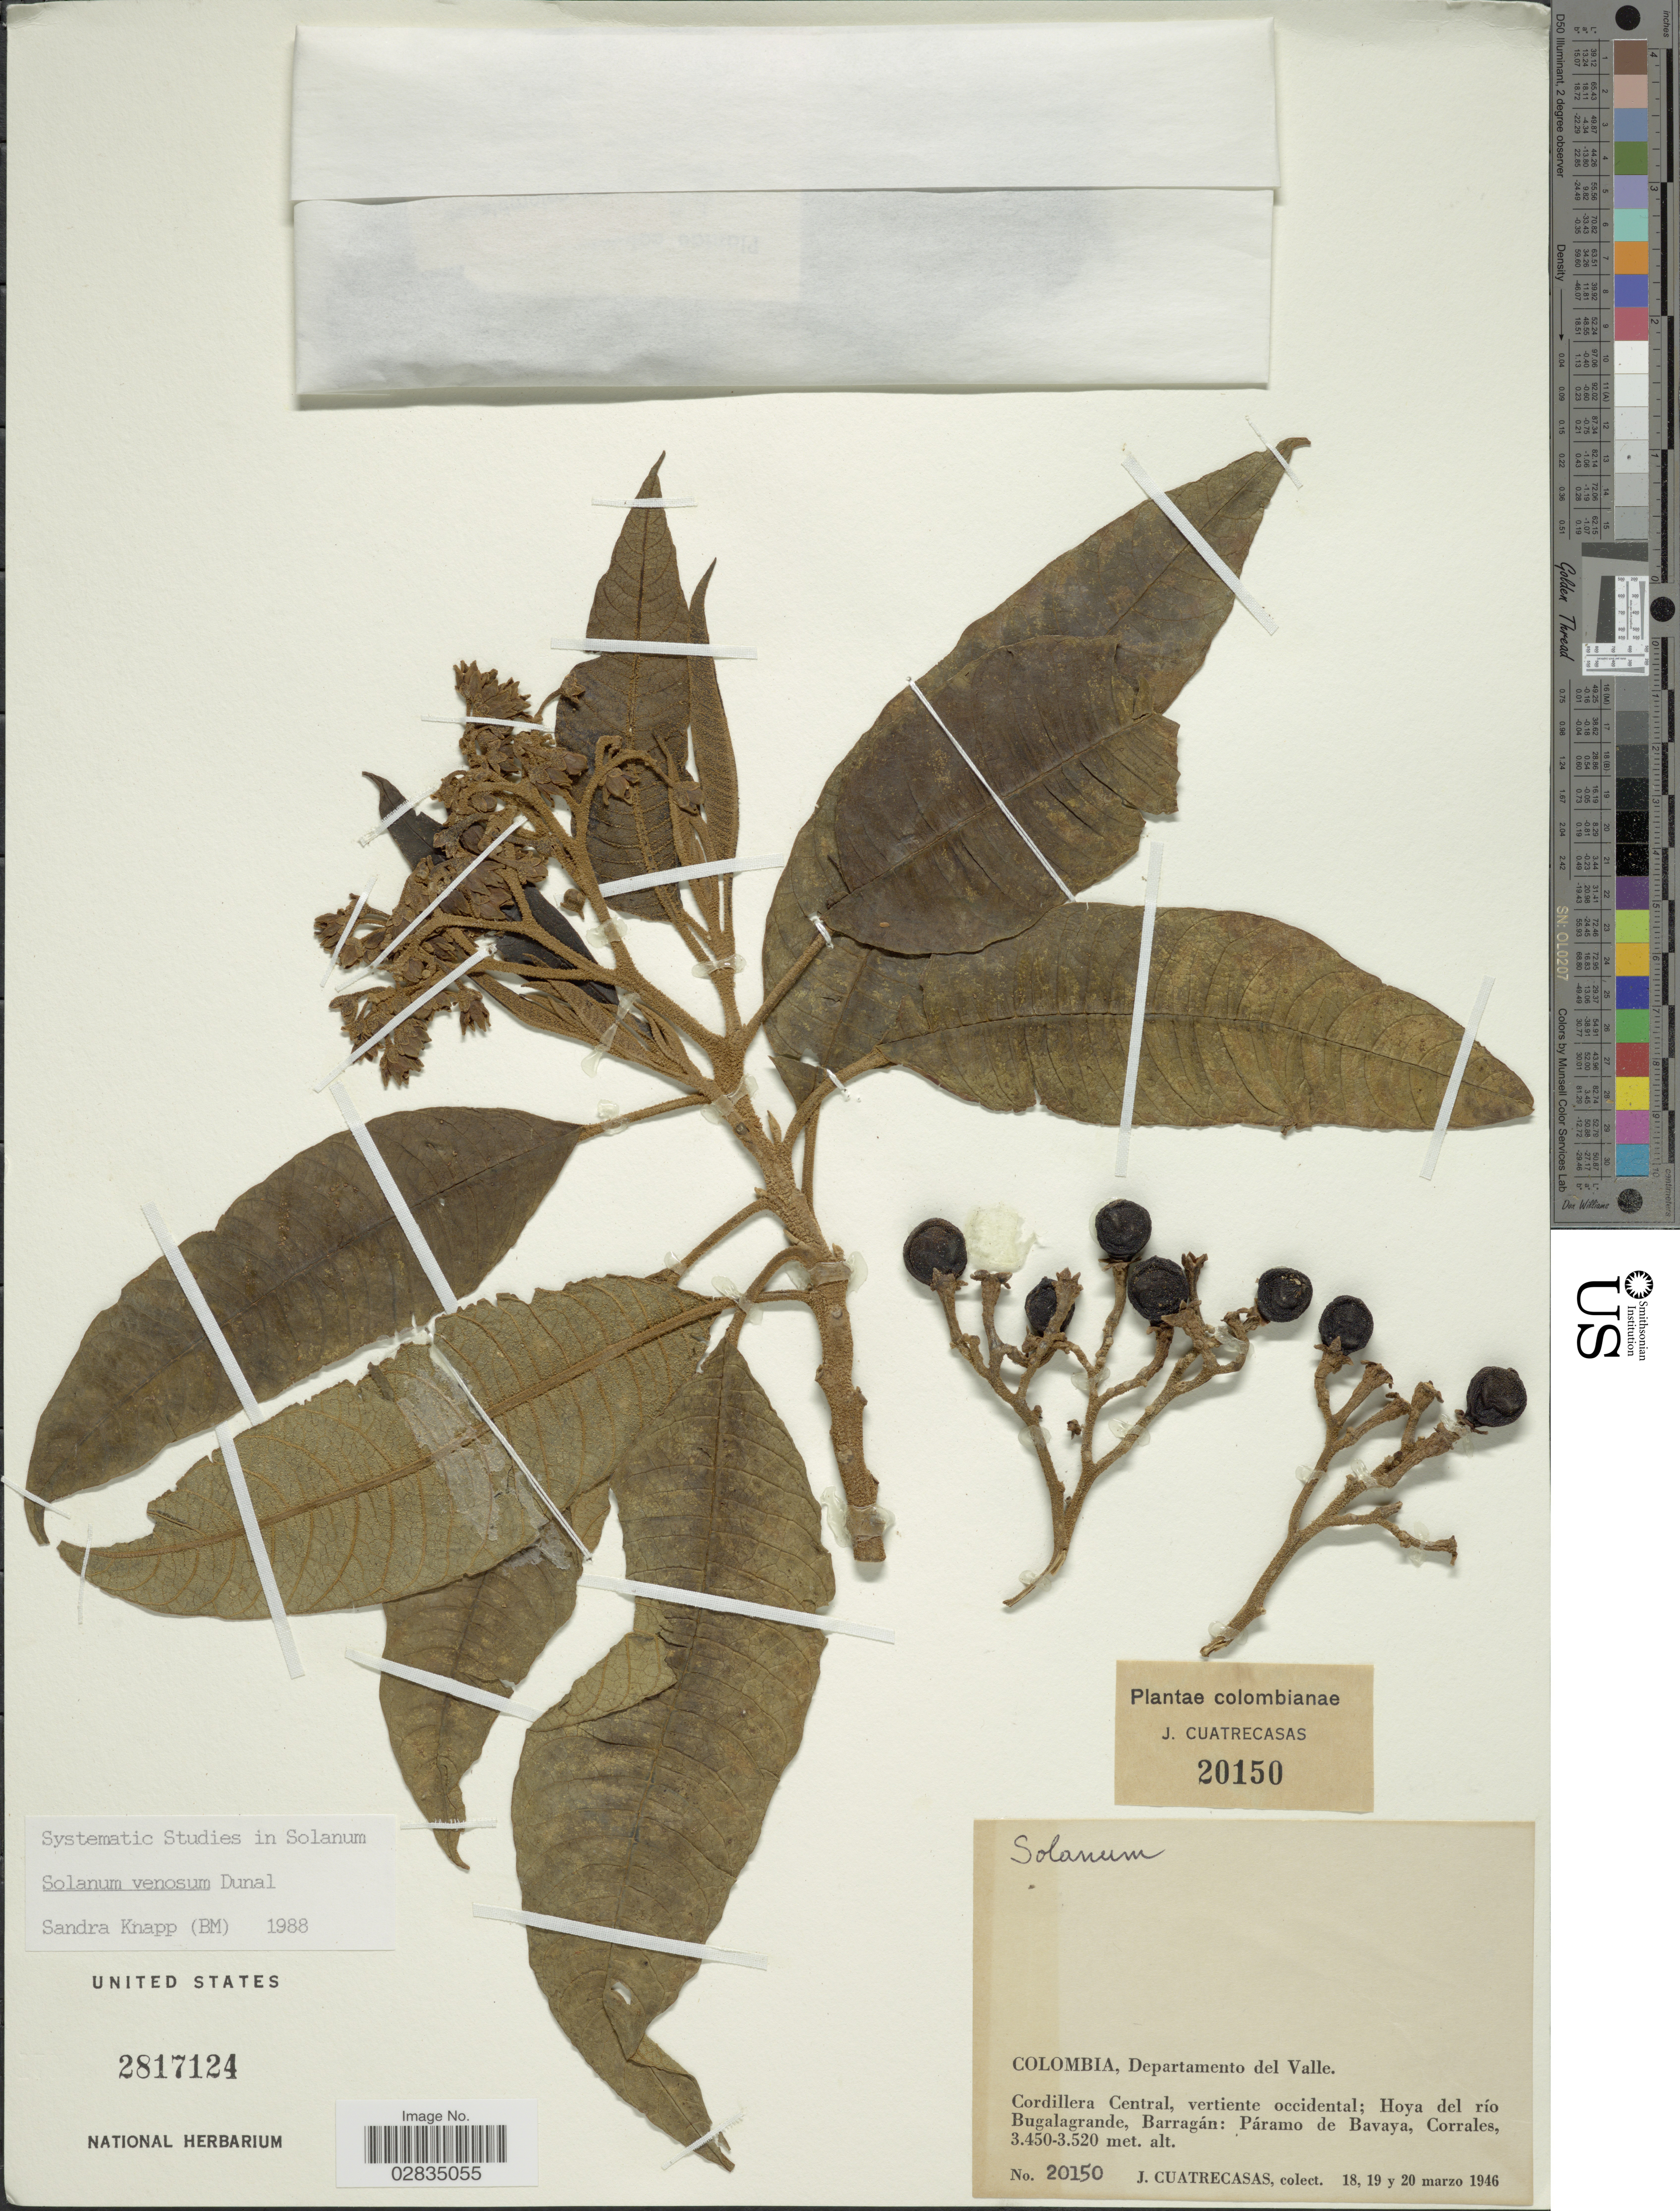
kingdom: Plantae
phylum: Tracheophyta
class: Magnoliopsida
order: Solanales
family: Solanaceae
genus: Solanum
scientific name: Solanum venosum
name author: Dunal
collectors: J. Cuatrecasas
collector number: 20150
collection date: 1946-03-18/1946-03-20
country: Colombia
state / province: Valle del Cauca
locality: Departamento del Valle, Cordillera Central, vertiente occidental; Hoya del río Bugalagrande, Barragán: Páramo de Bavaya.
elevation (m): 3450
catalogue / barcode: US 2817124